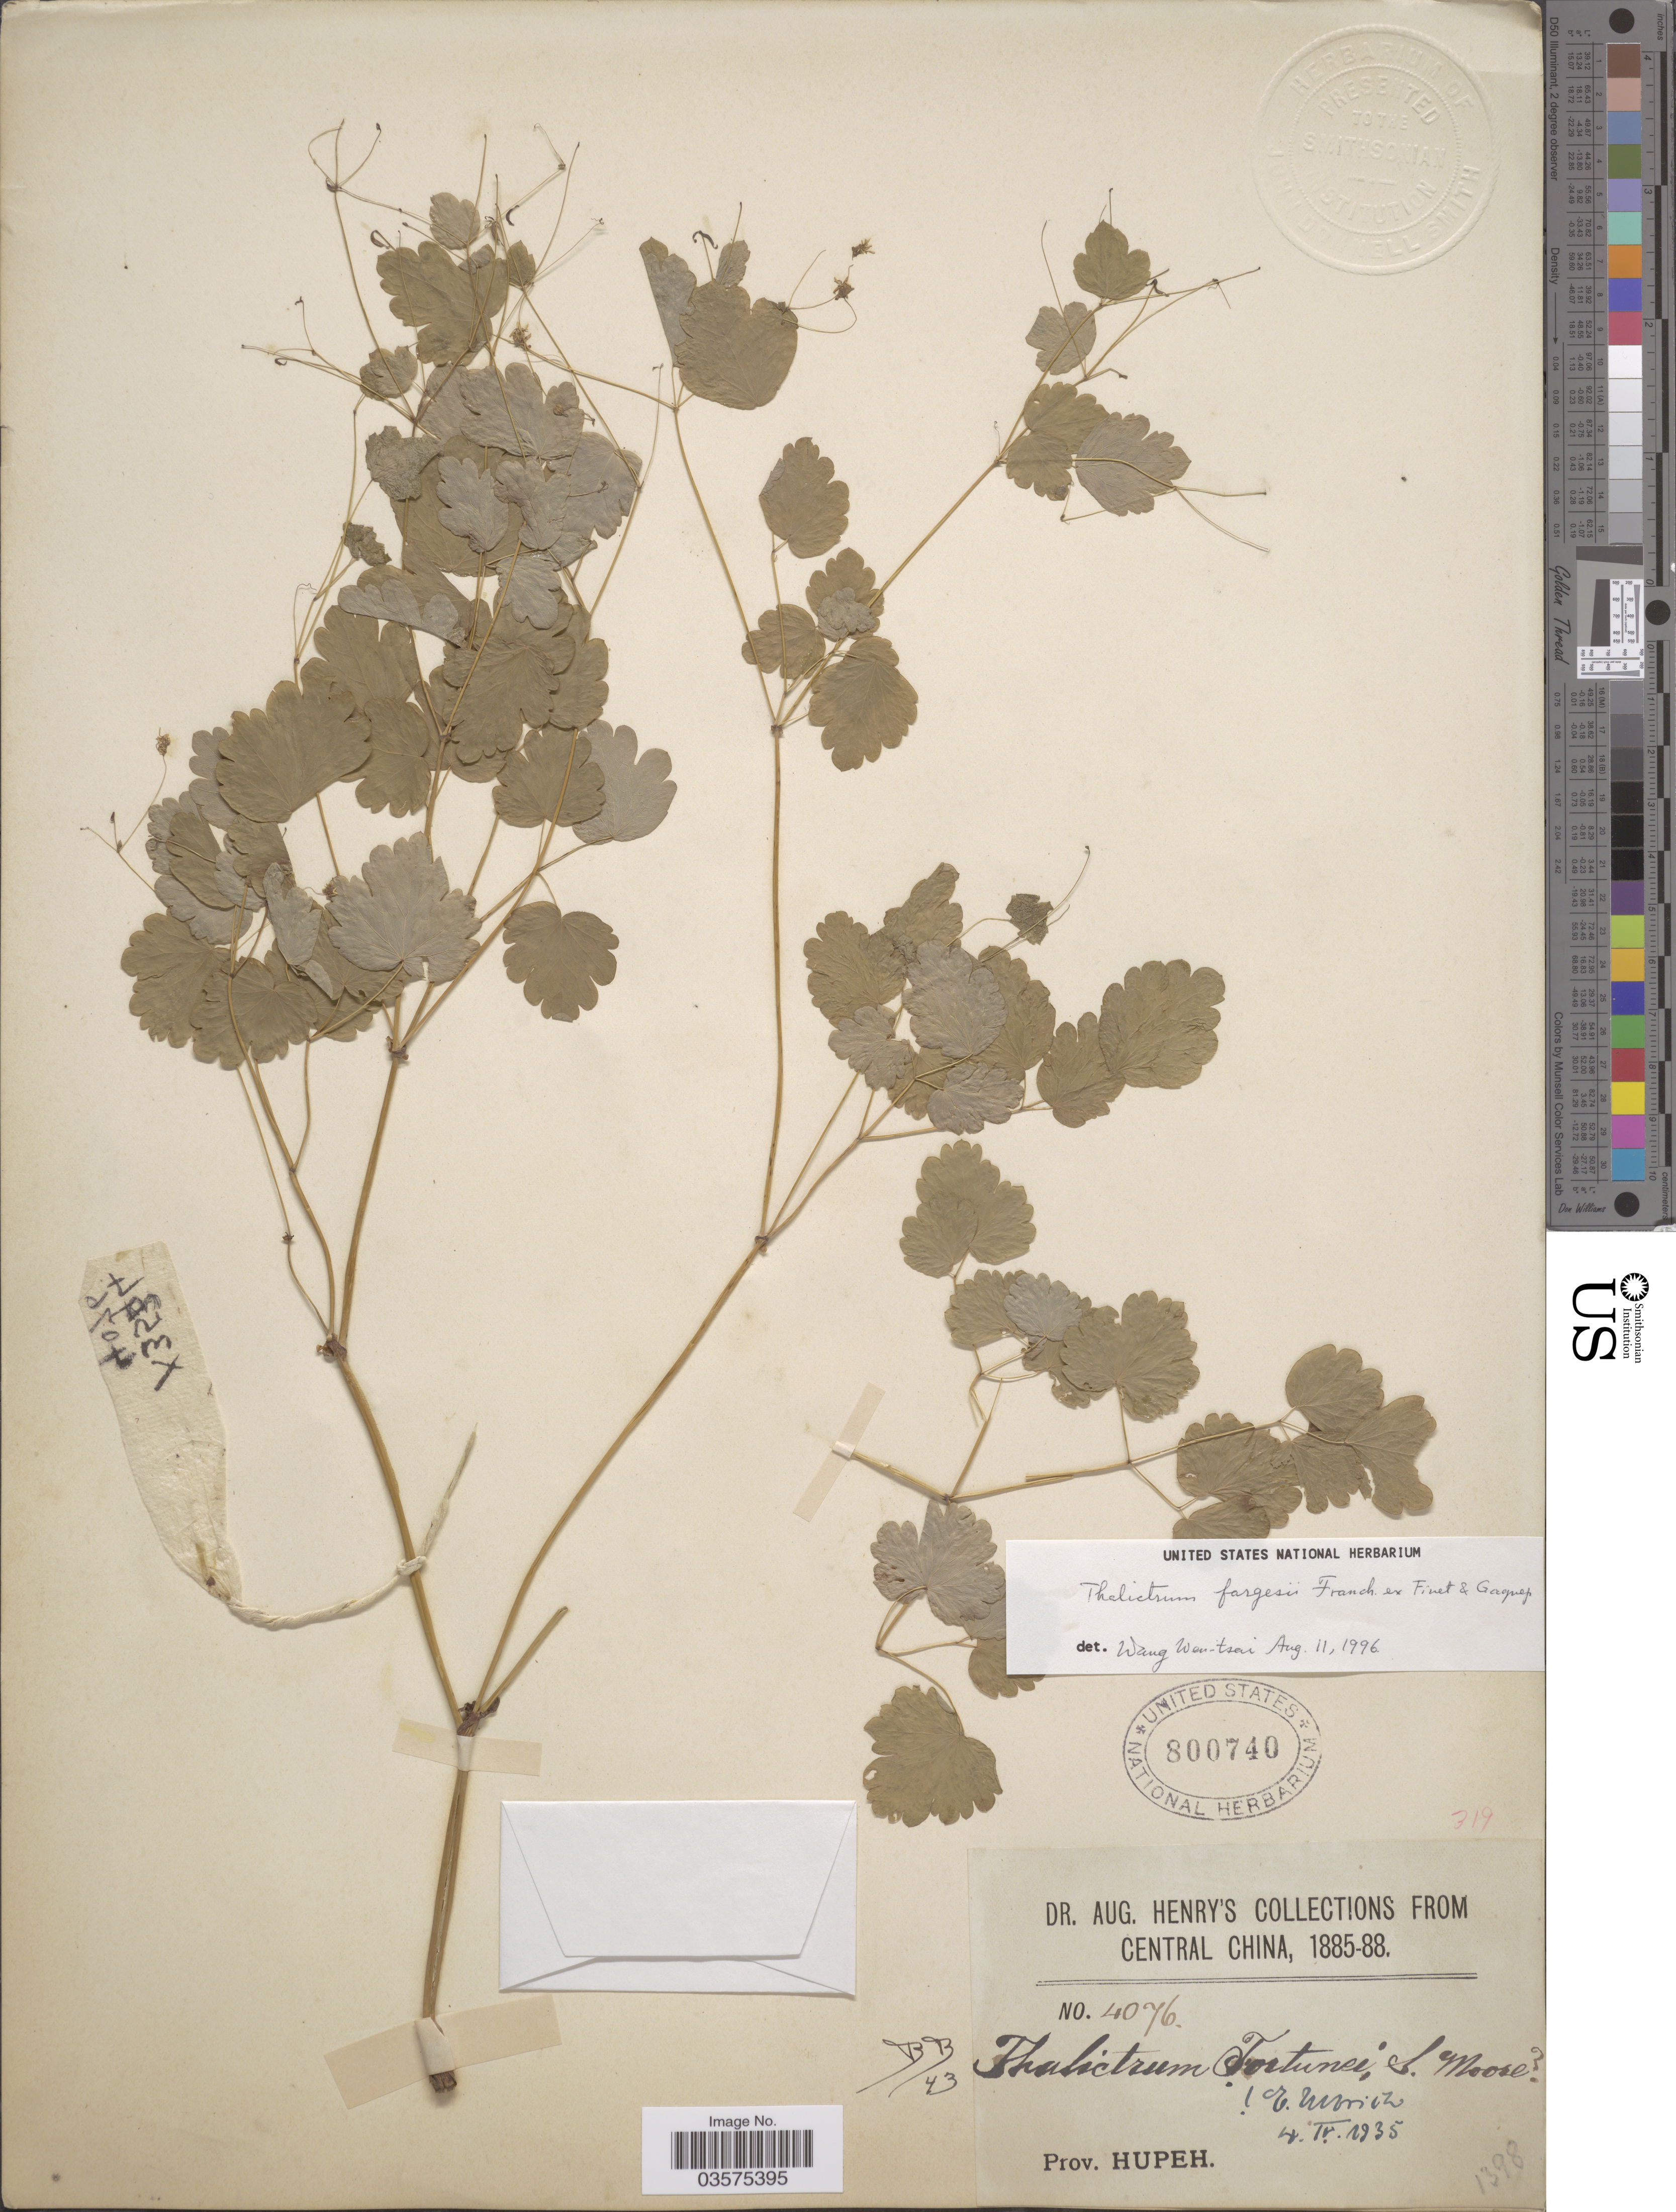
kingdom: Plantae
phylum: Tracheophyta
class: Magnoliopsida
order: Ranunculales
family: Ranunculaceae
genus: Thalictrum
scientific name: Thalictrum fargesii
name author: Franch. ex Finet & Gagnep.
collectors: A. Henry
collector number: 4076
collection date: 1885/1888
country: China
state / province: Hubei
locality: Central China. Prov. Hupeh.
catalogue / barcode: US 800740